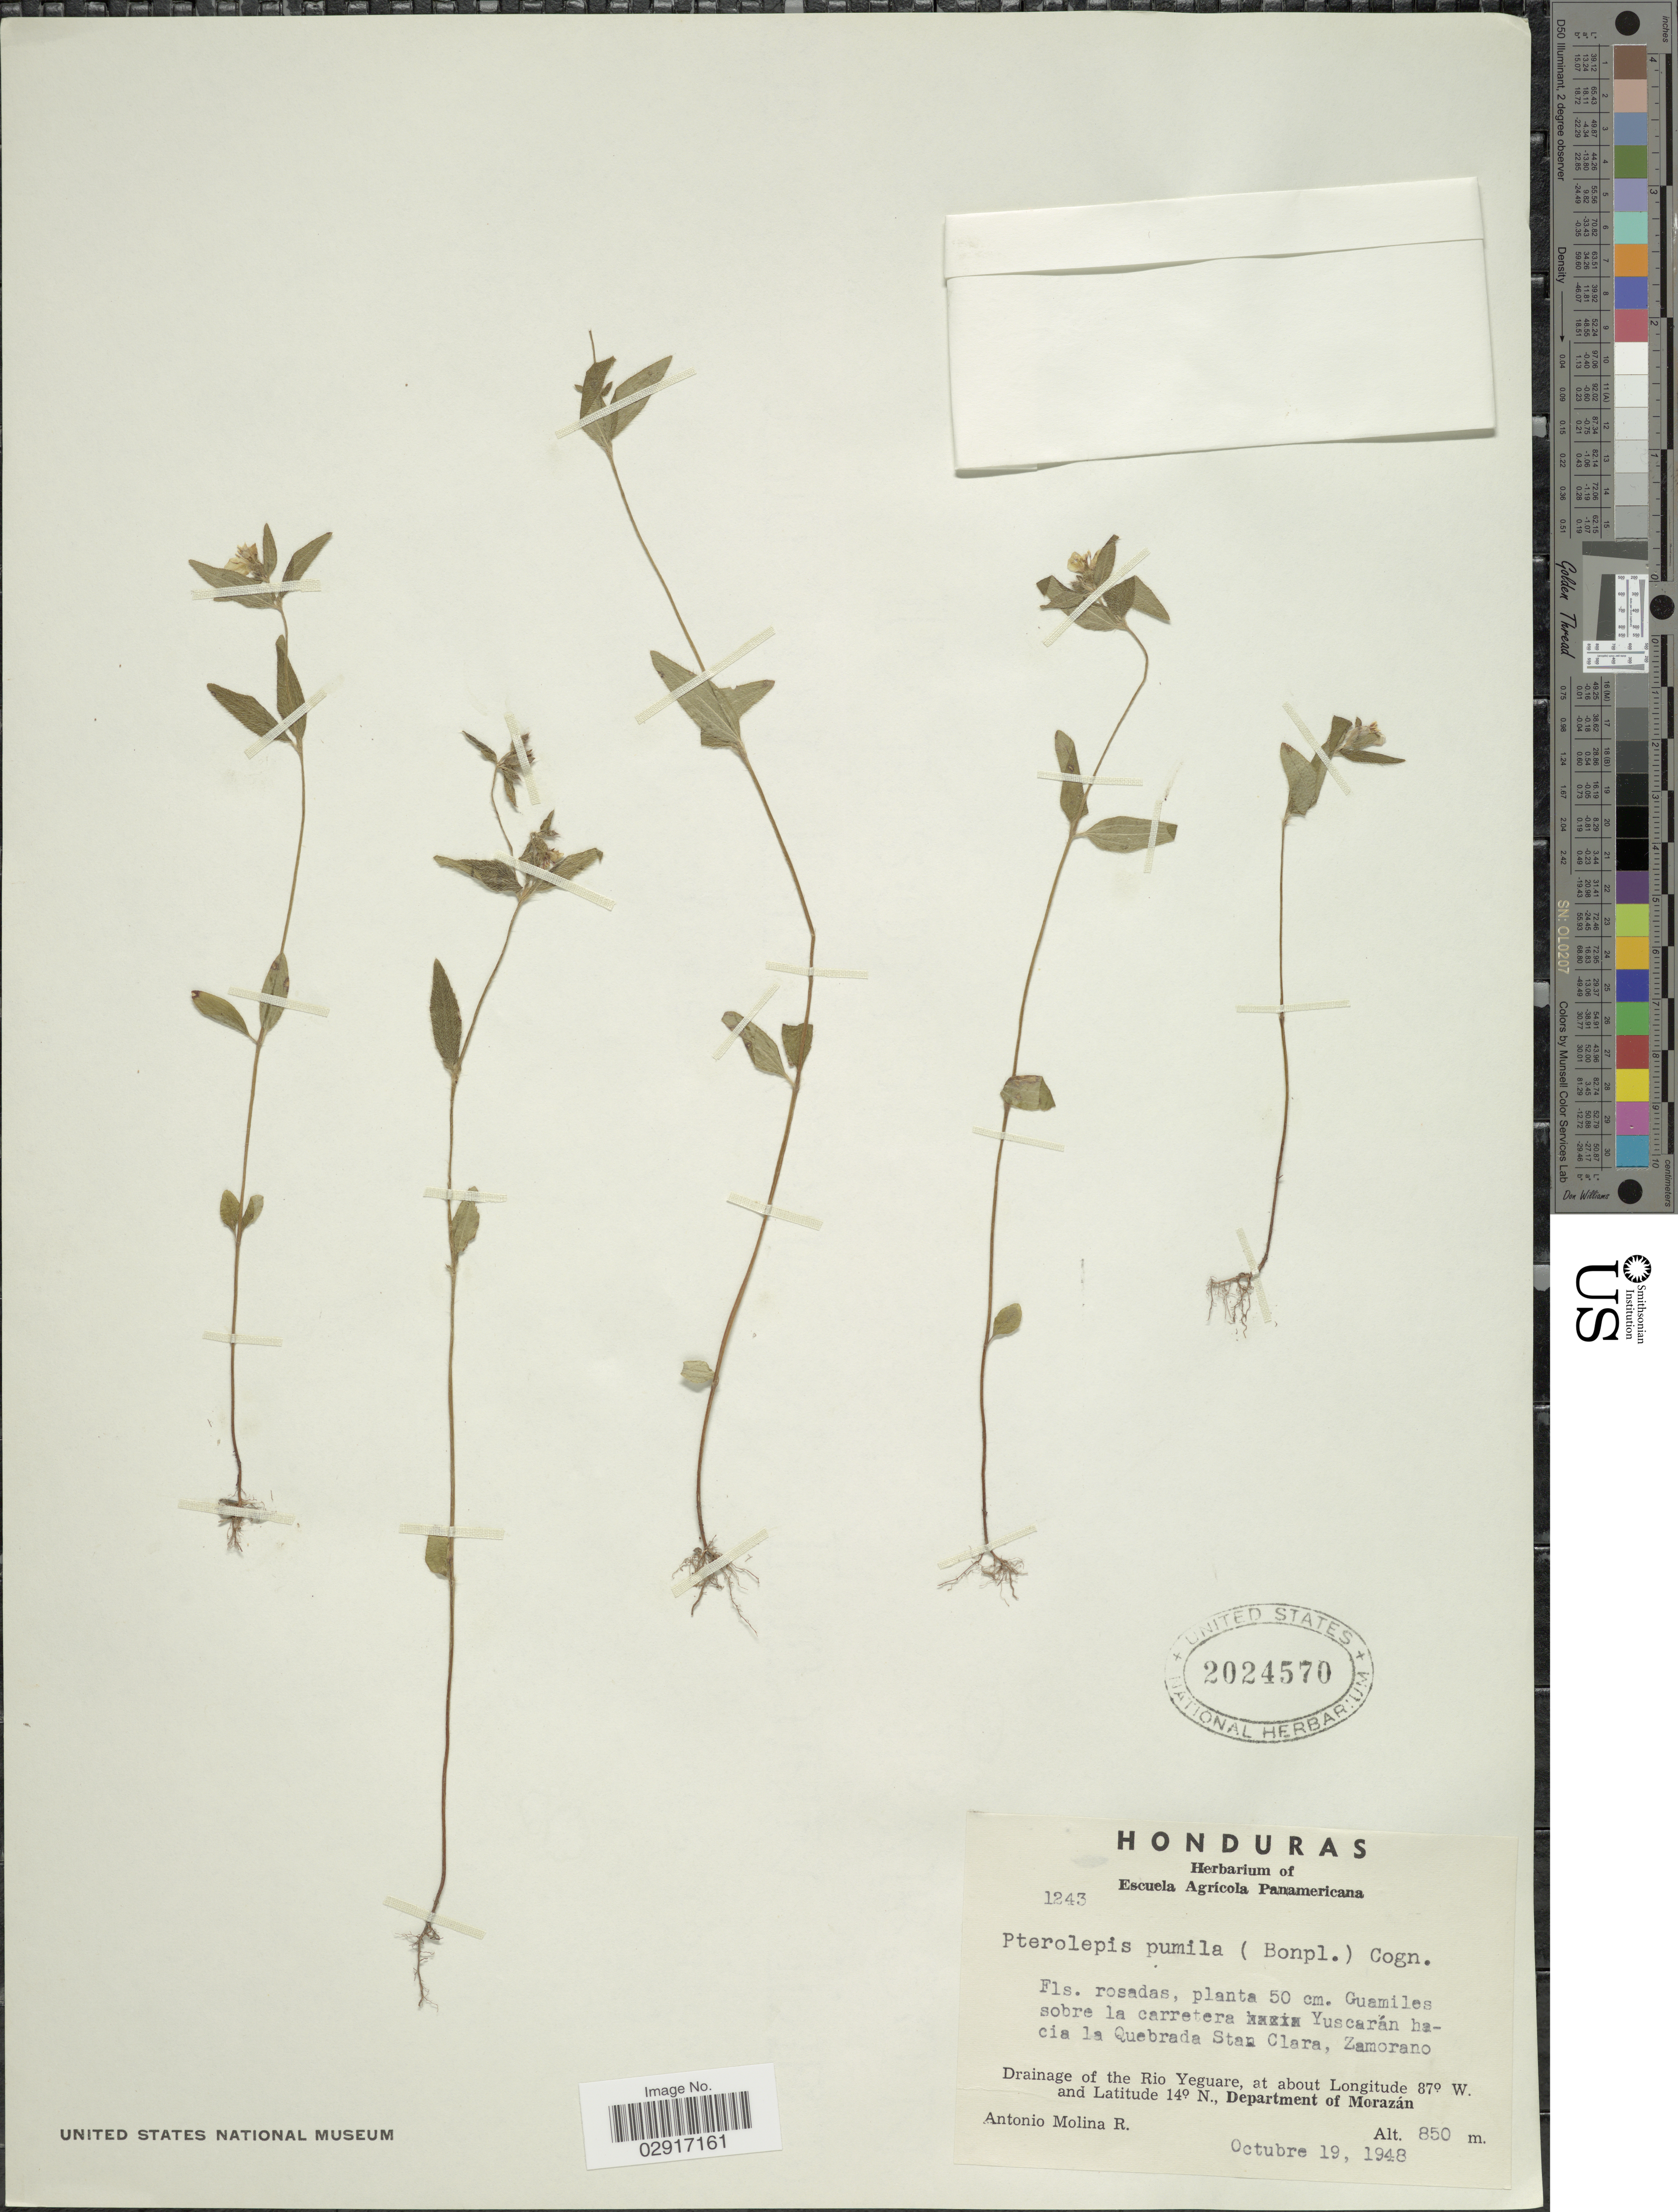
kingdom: Plantae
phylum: Tracheophyta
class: Magnoliopsida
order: Myrtales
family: Melastomataceae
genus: Pterolepis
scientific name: Pterolepis trichotoma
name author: (Rottb.) Cogn.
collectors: A. Molina R.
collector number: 1243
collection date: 1948-10-19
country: Honduras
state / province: Fco. Morazán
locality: Guamiles sobre la carretera Yuscarán hacia la Quebrada Stan Clara, Zamorano. Drainage of the Río Yeguare, Department of Morazán.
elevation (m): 850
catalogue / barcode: US 2024570